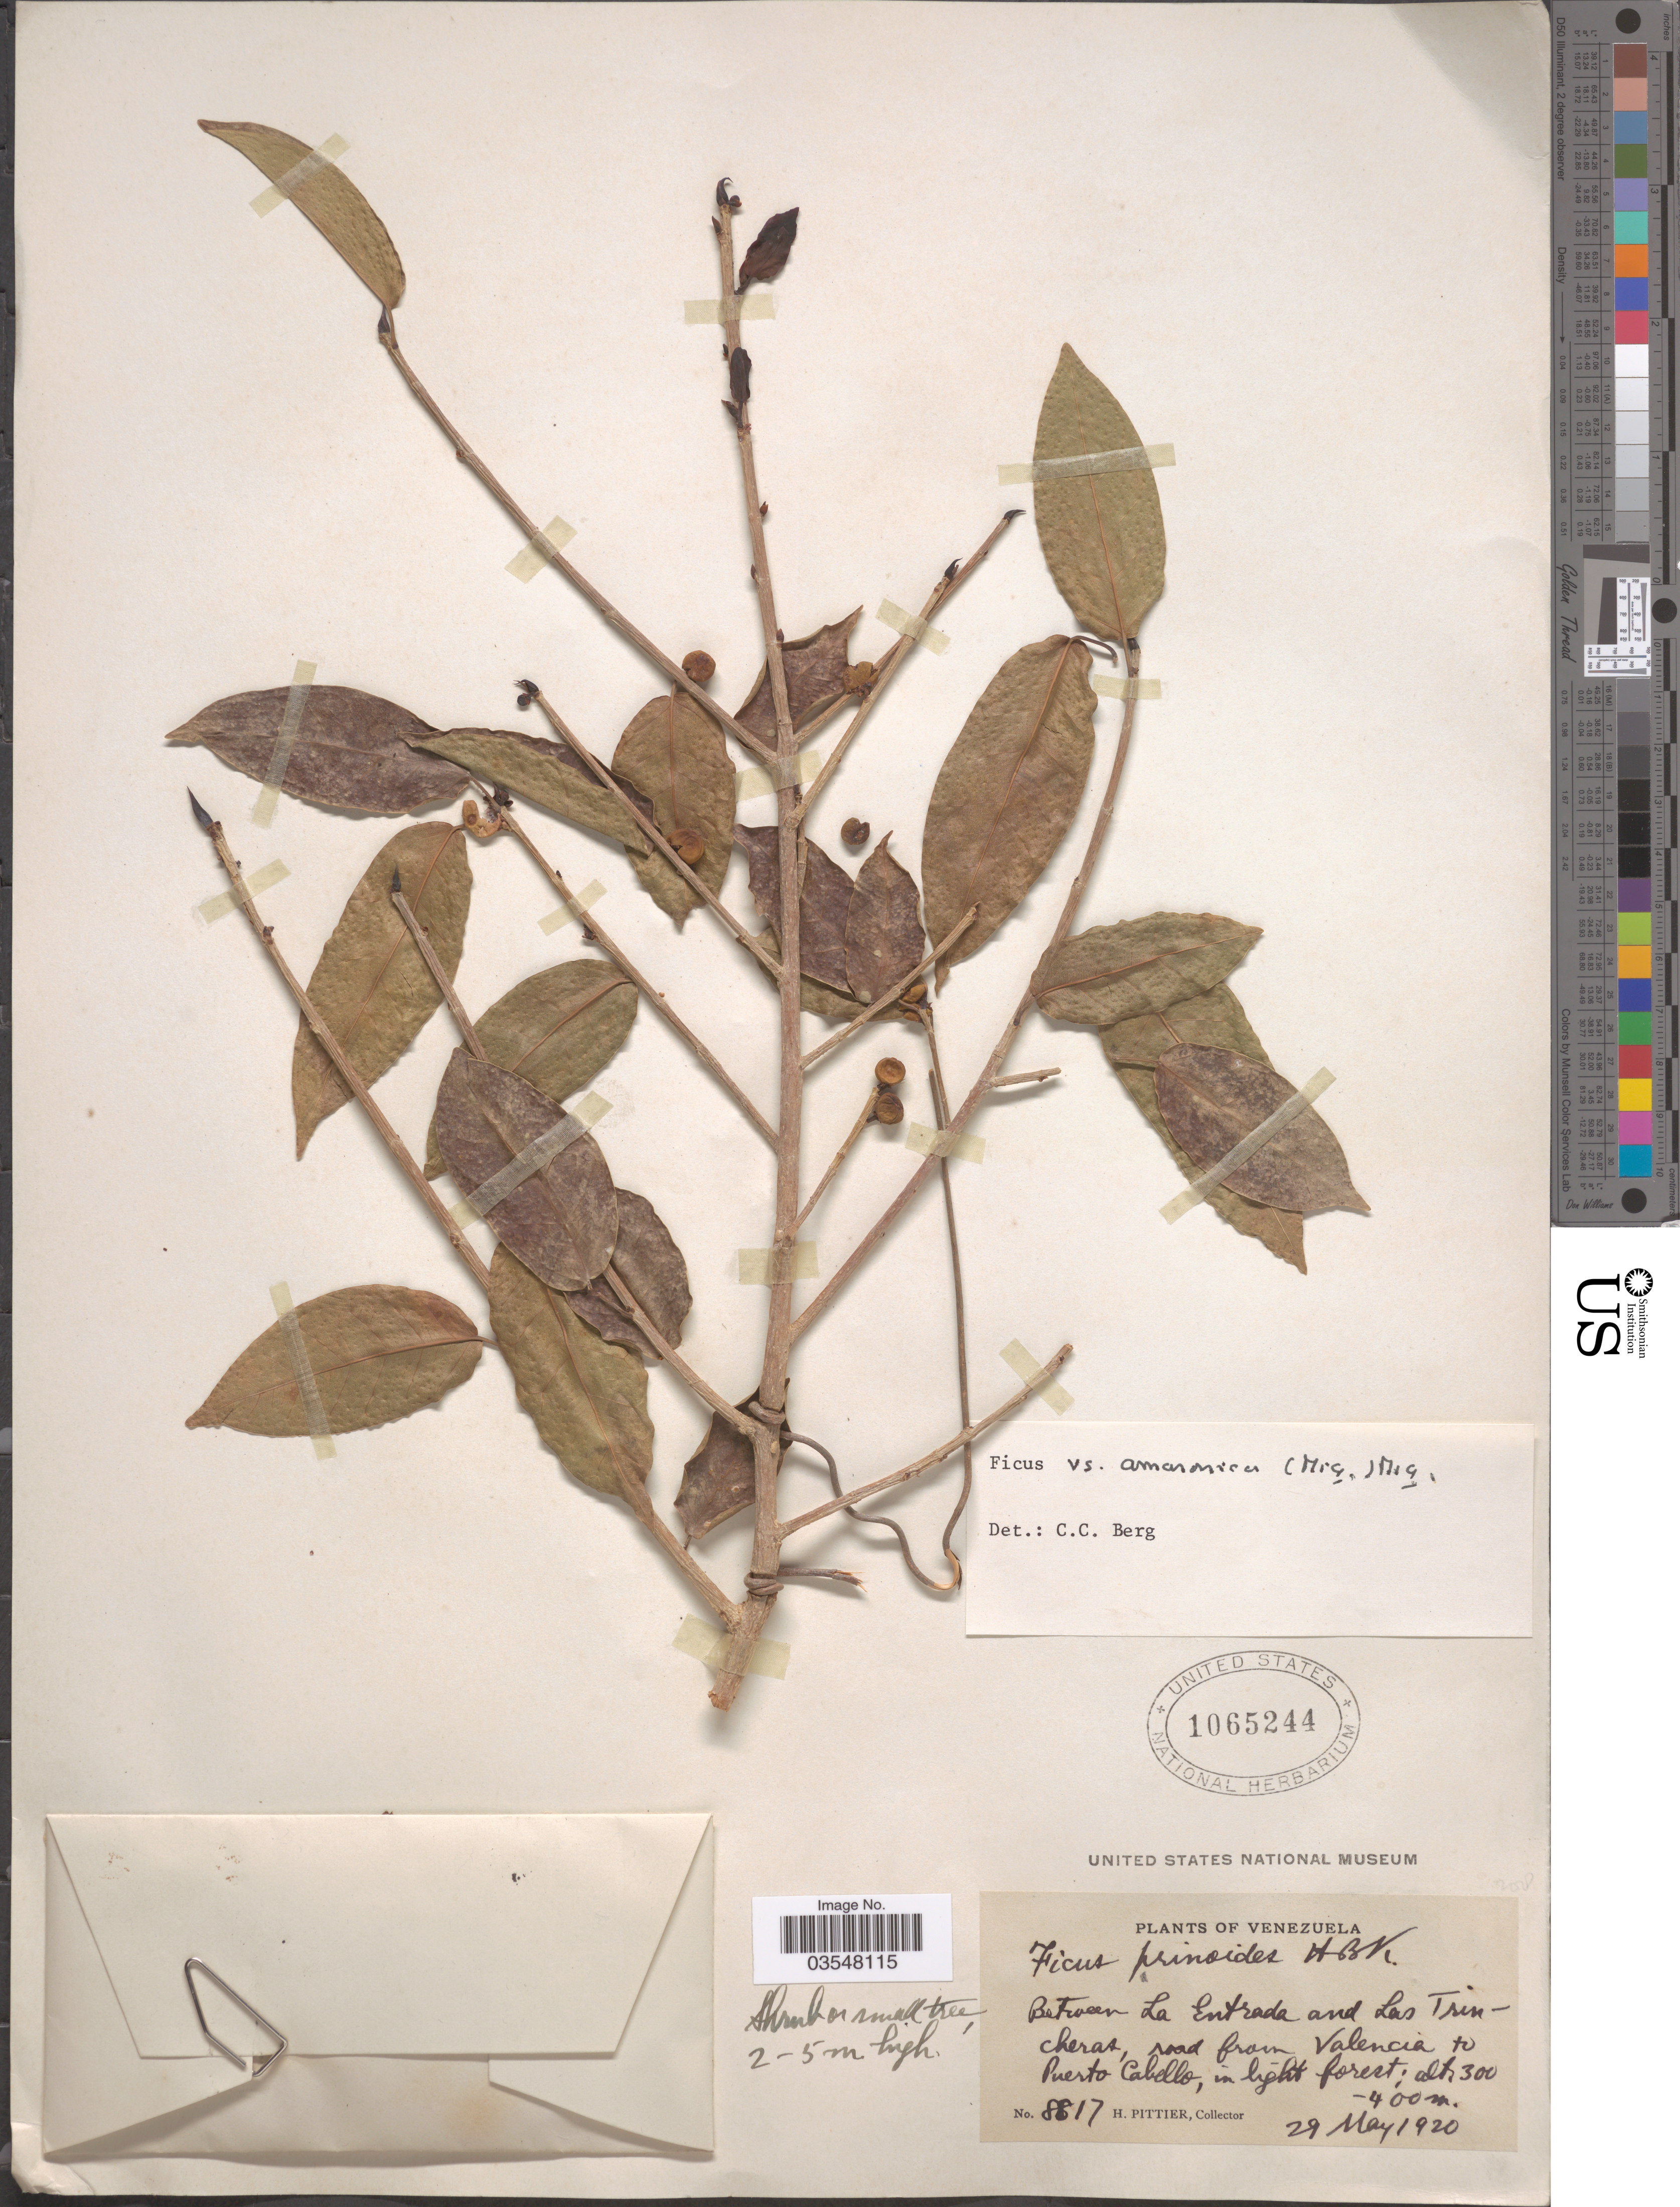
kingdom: Plantae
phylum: Tracheophyta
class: Magnoliopsida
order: Rosales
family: Moraceae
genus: Ficus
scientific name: Ficus amazonica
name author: (Miq.) Miq.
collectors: H. F. Pittier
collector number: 8817*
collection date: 1920-05-29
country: Venezuela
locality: Between La Entrada and Las Trincheras, road from Valencia to Puerto Cabello.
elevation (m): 300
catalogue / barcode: US 1065244